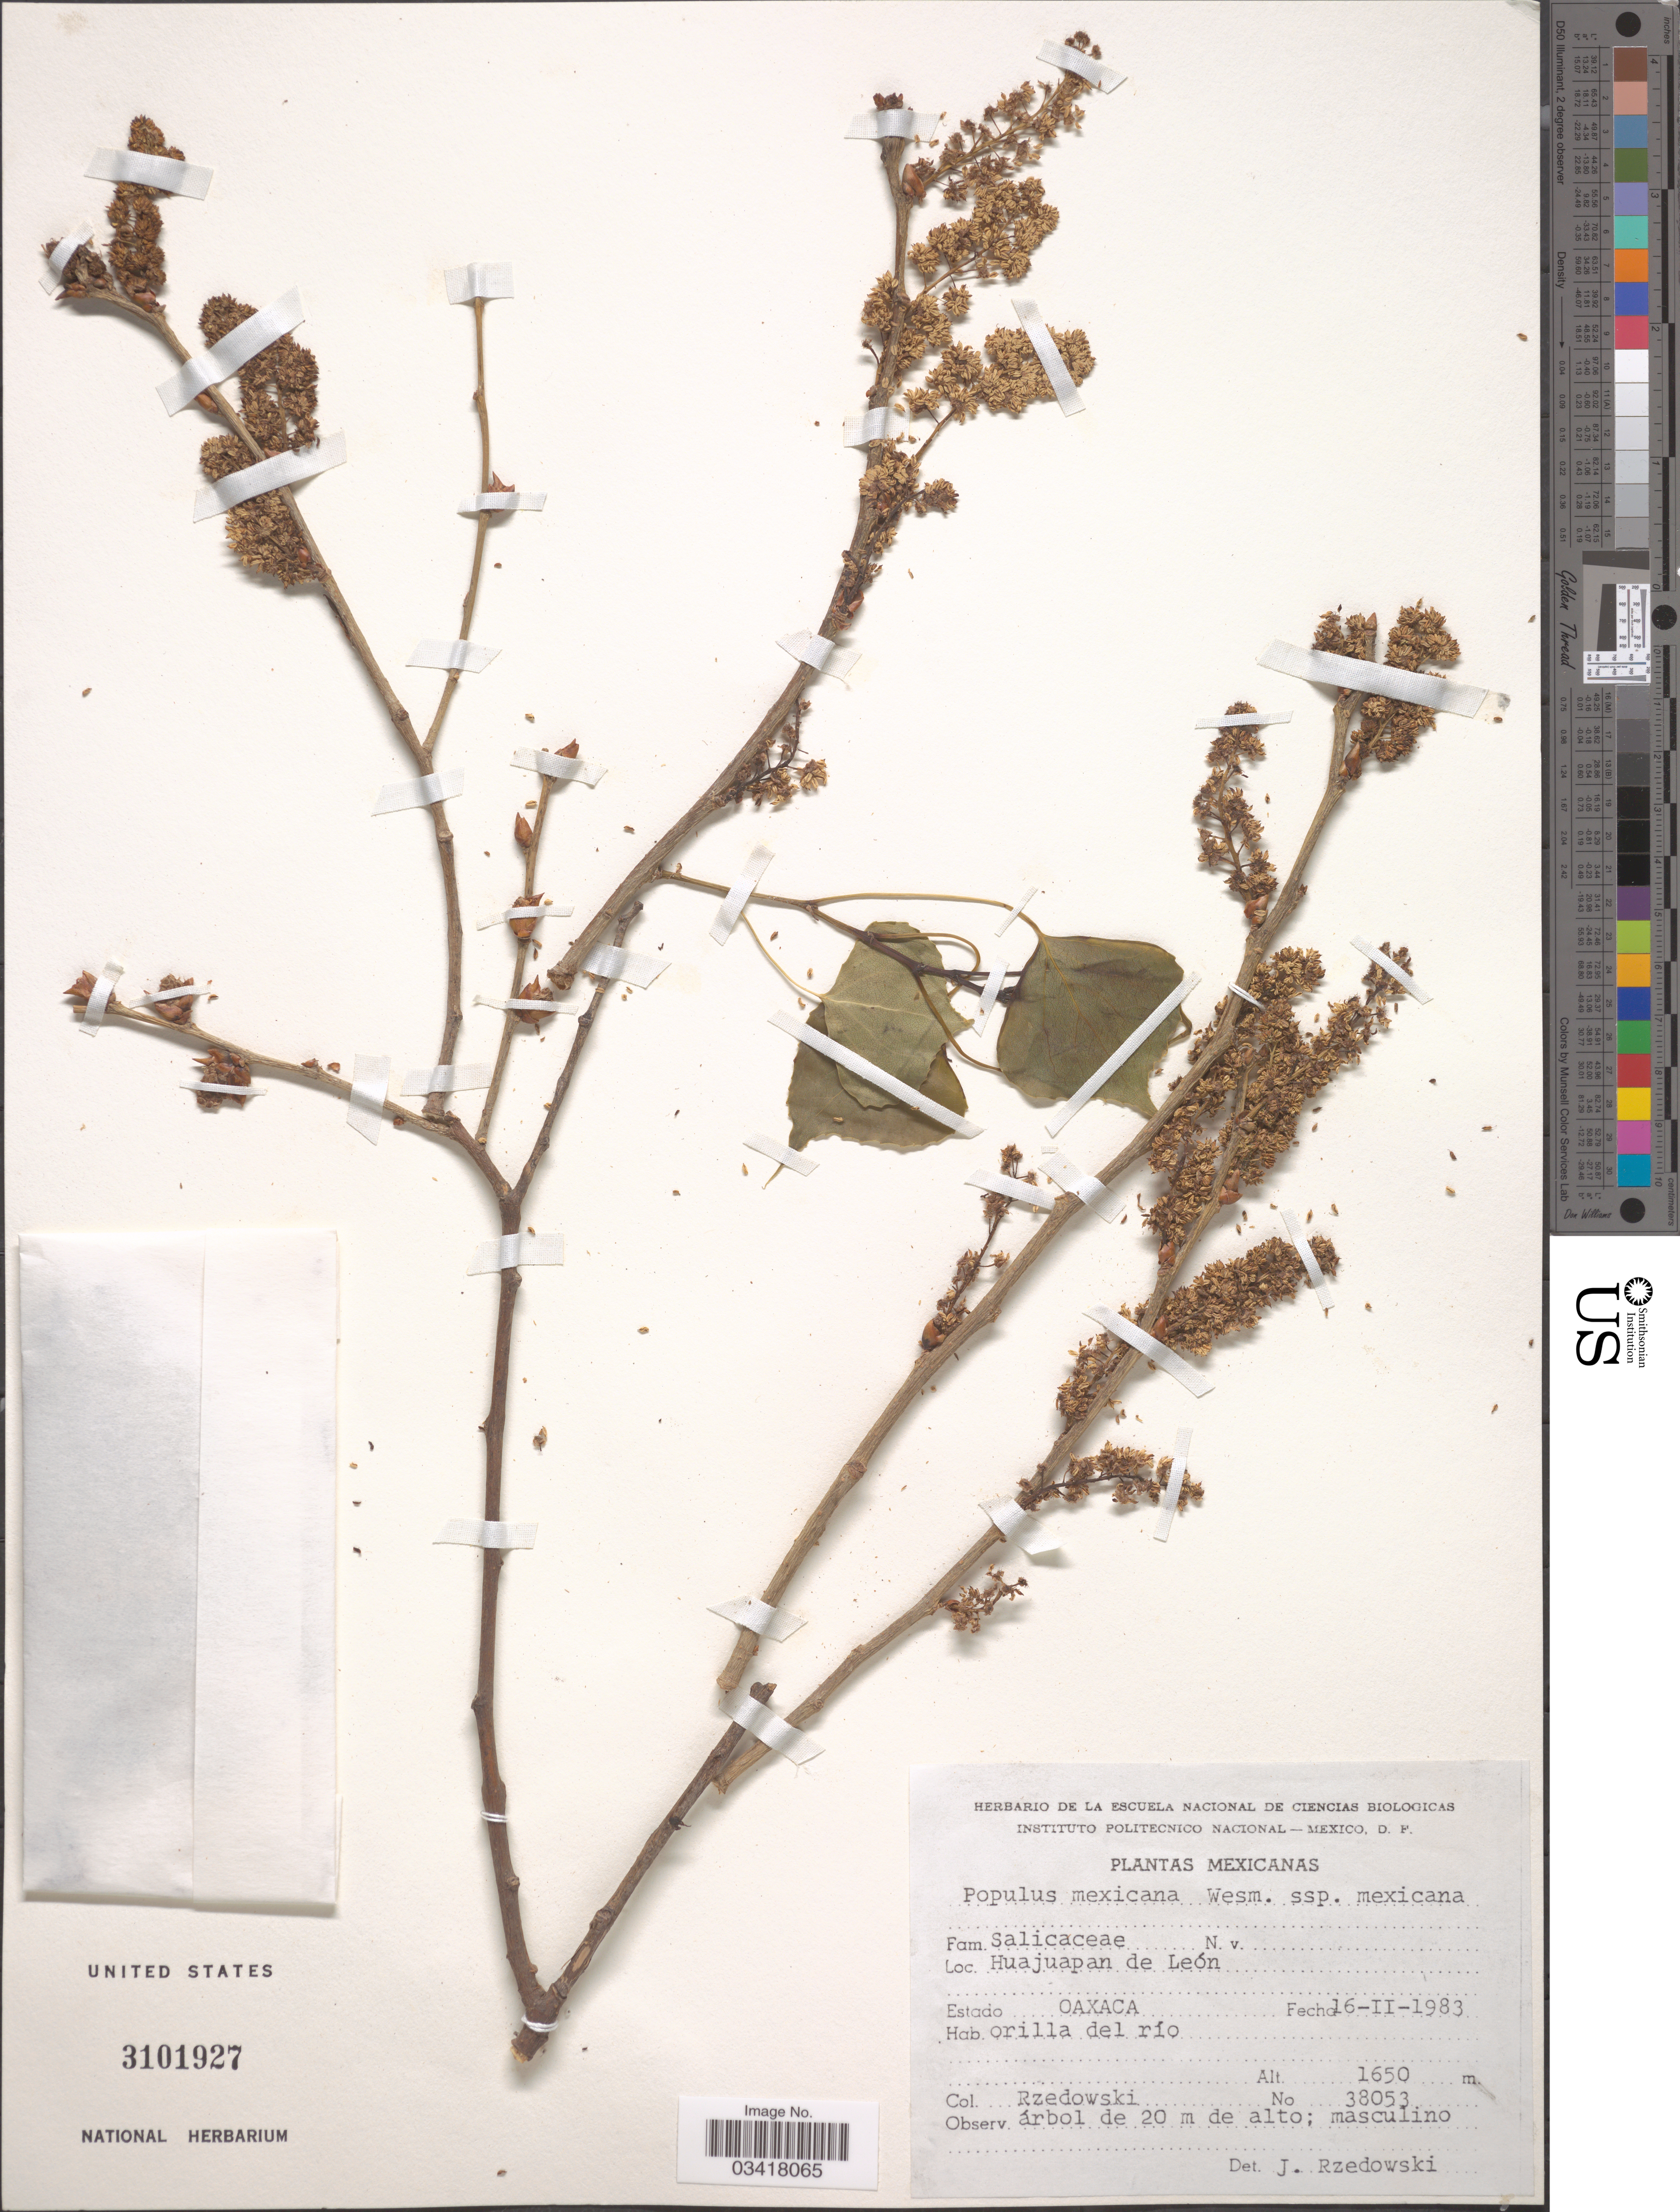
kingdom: Plantae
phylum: Tracheophyta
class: Magnoliopsida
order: Malpighiales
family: Salicaceae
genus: Populus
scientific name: Populus mexicana subsp. mexicana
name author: Wesm.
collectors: Rzedowski, --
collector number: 38053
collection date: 1983-02-16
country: Mexico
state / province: Oaxaca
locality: Huajuapan de León. Orilla del río.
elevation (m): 1650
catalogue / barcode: US 3101927